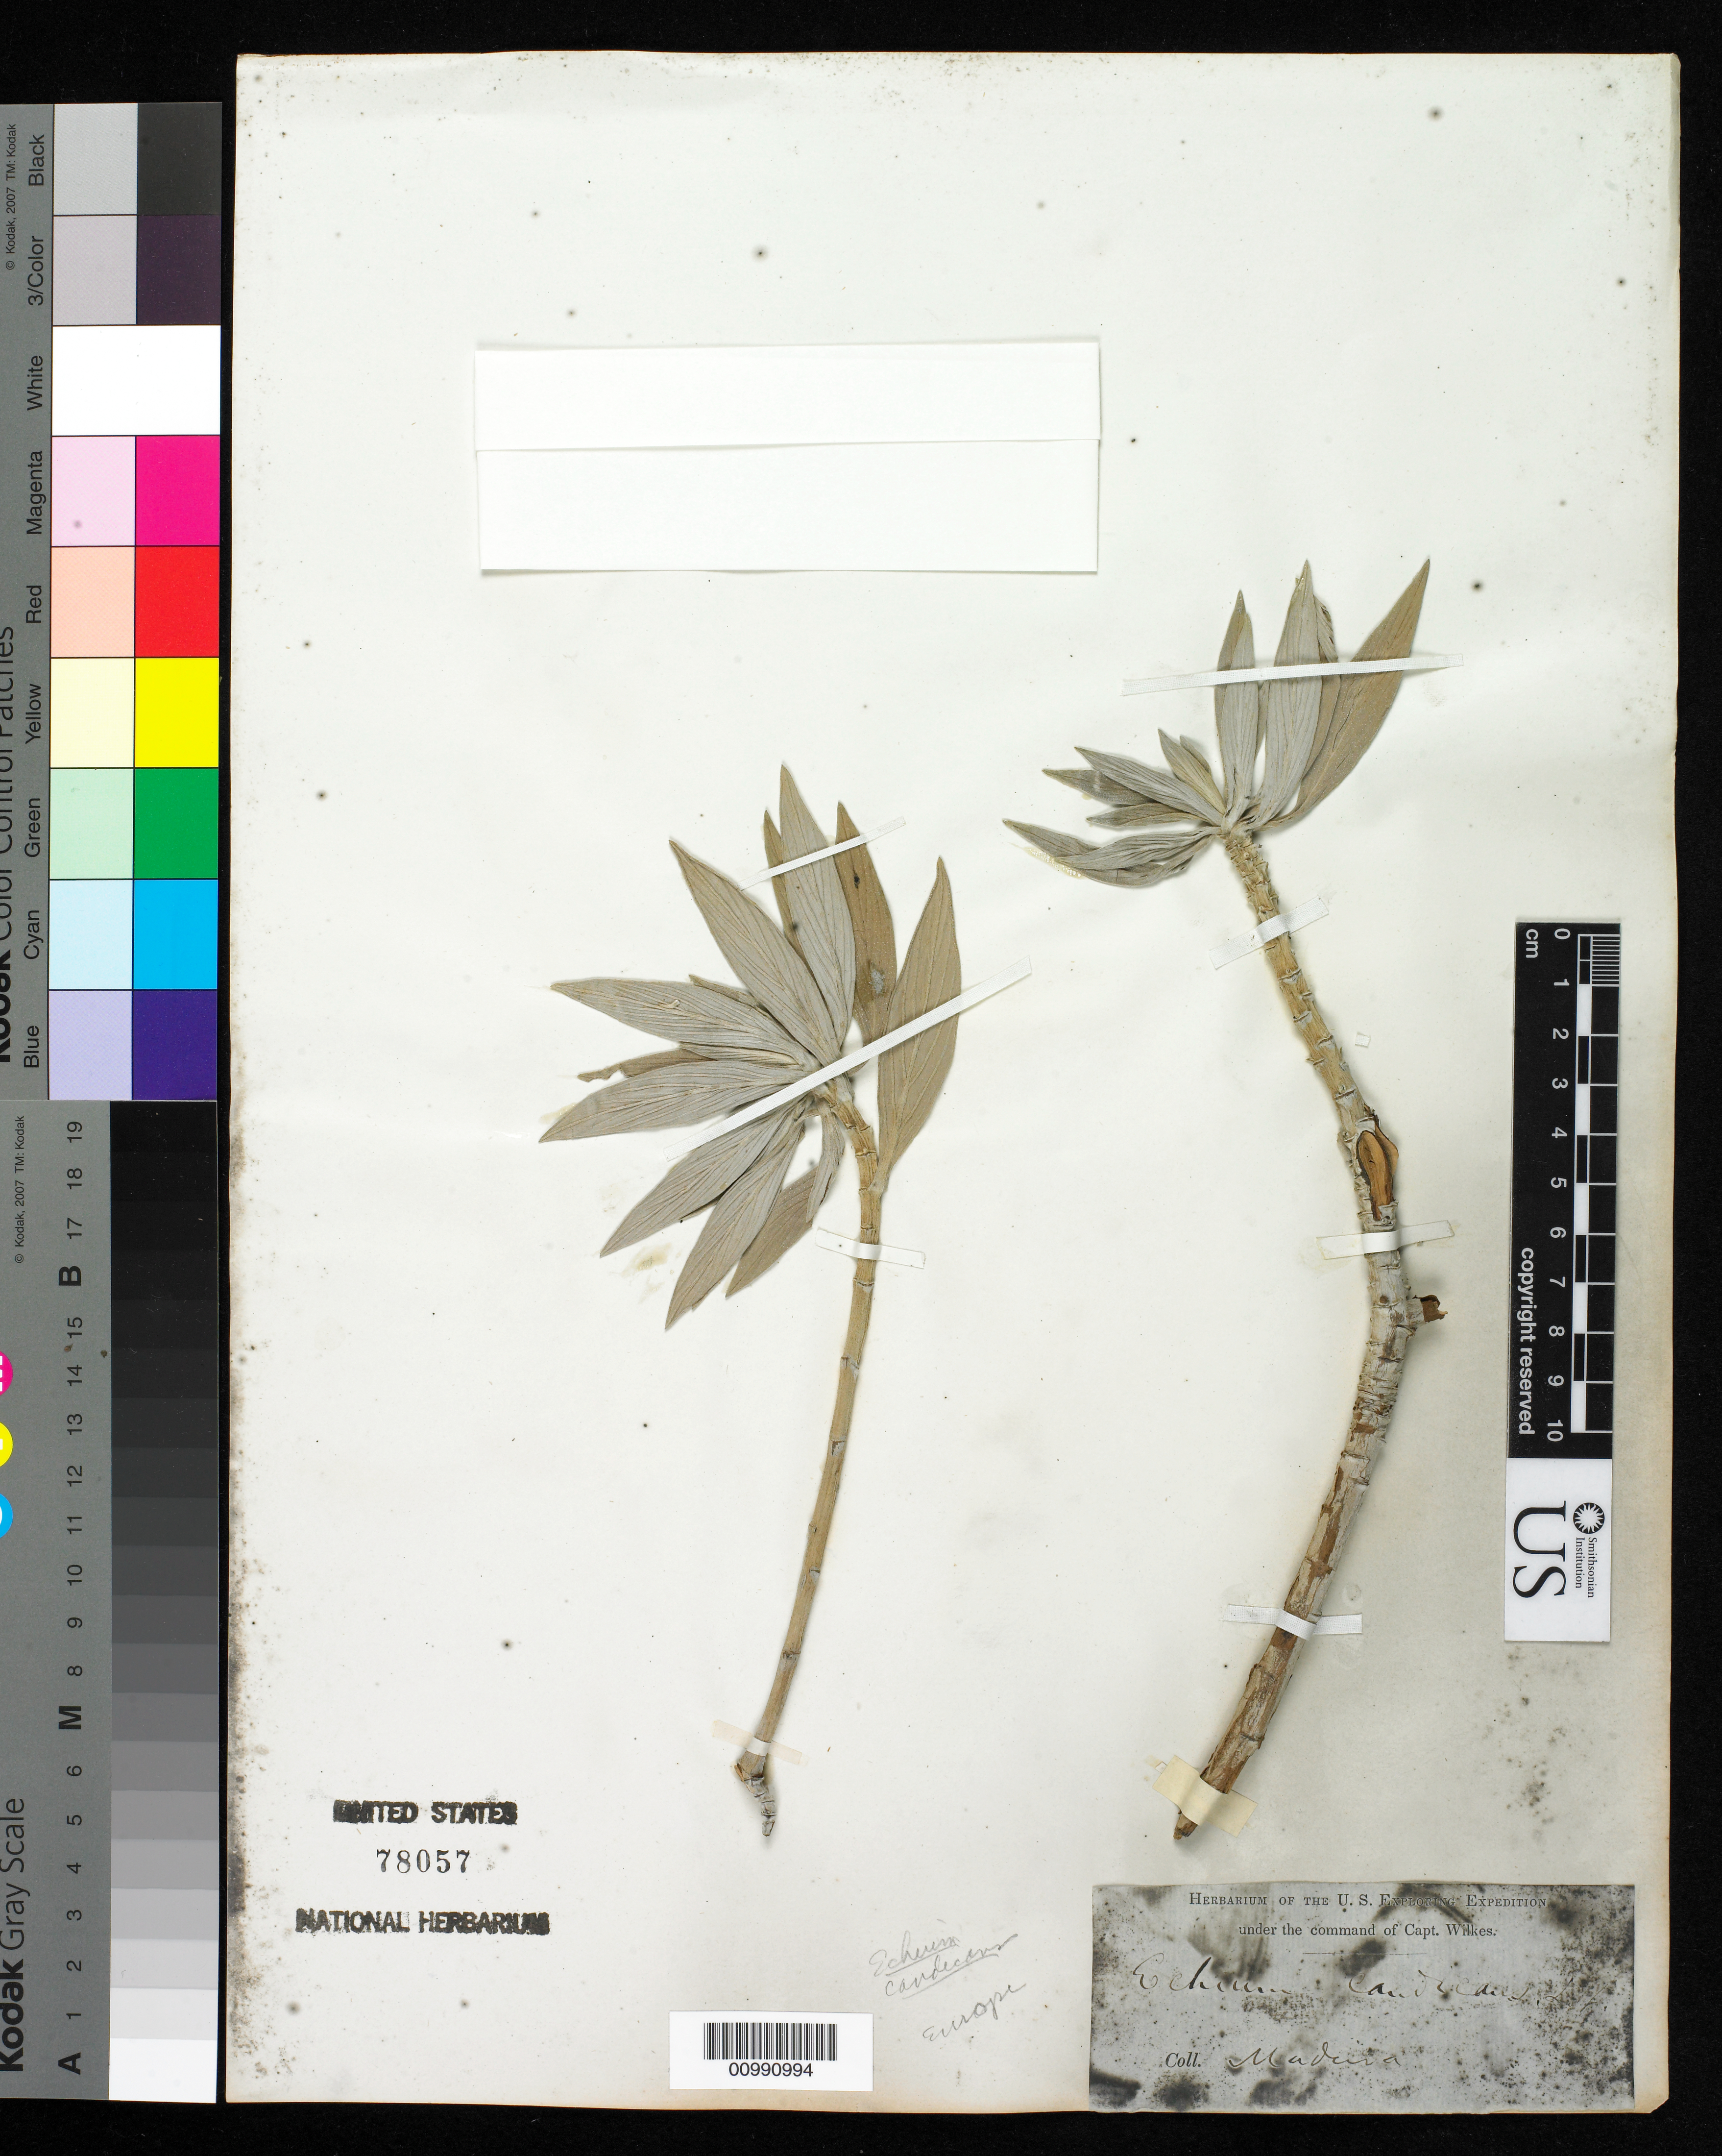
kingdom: Plantae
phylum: Tracheophyta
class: Magnoliopsida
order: Boraginales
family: Boraginaceae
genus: Echium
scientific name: Echium candicans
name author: L. f.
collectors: Wilkes Explor. Exped.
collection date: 1838/1842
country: Portugal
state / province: Madeira (Aut. Reg.)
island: Madeira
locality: Funchal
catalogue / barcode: US 78057